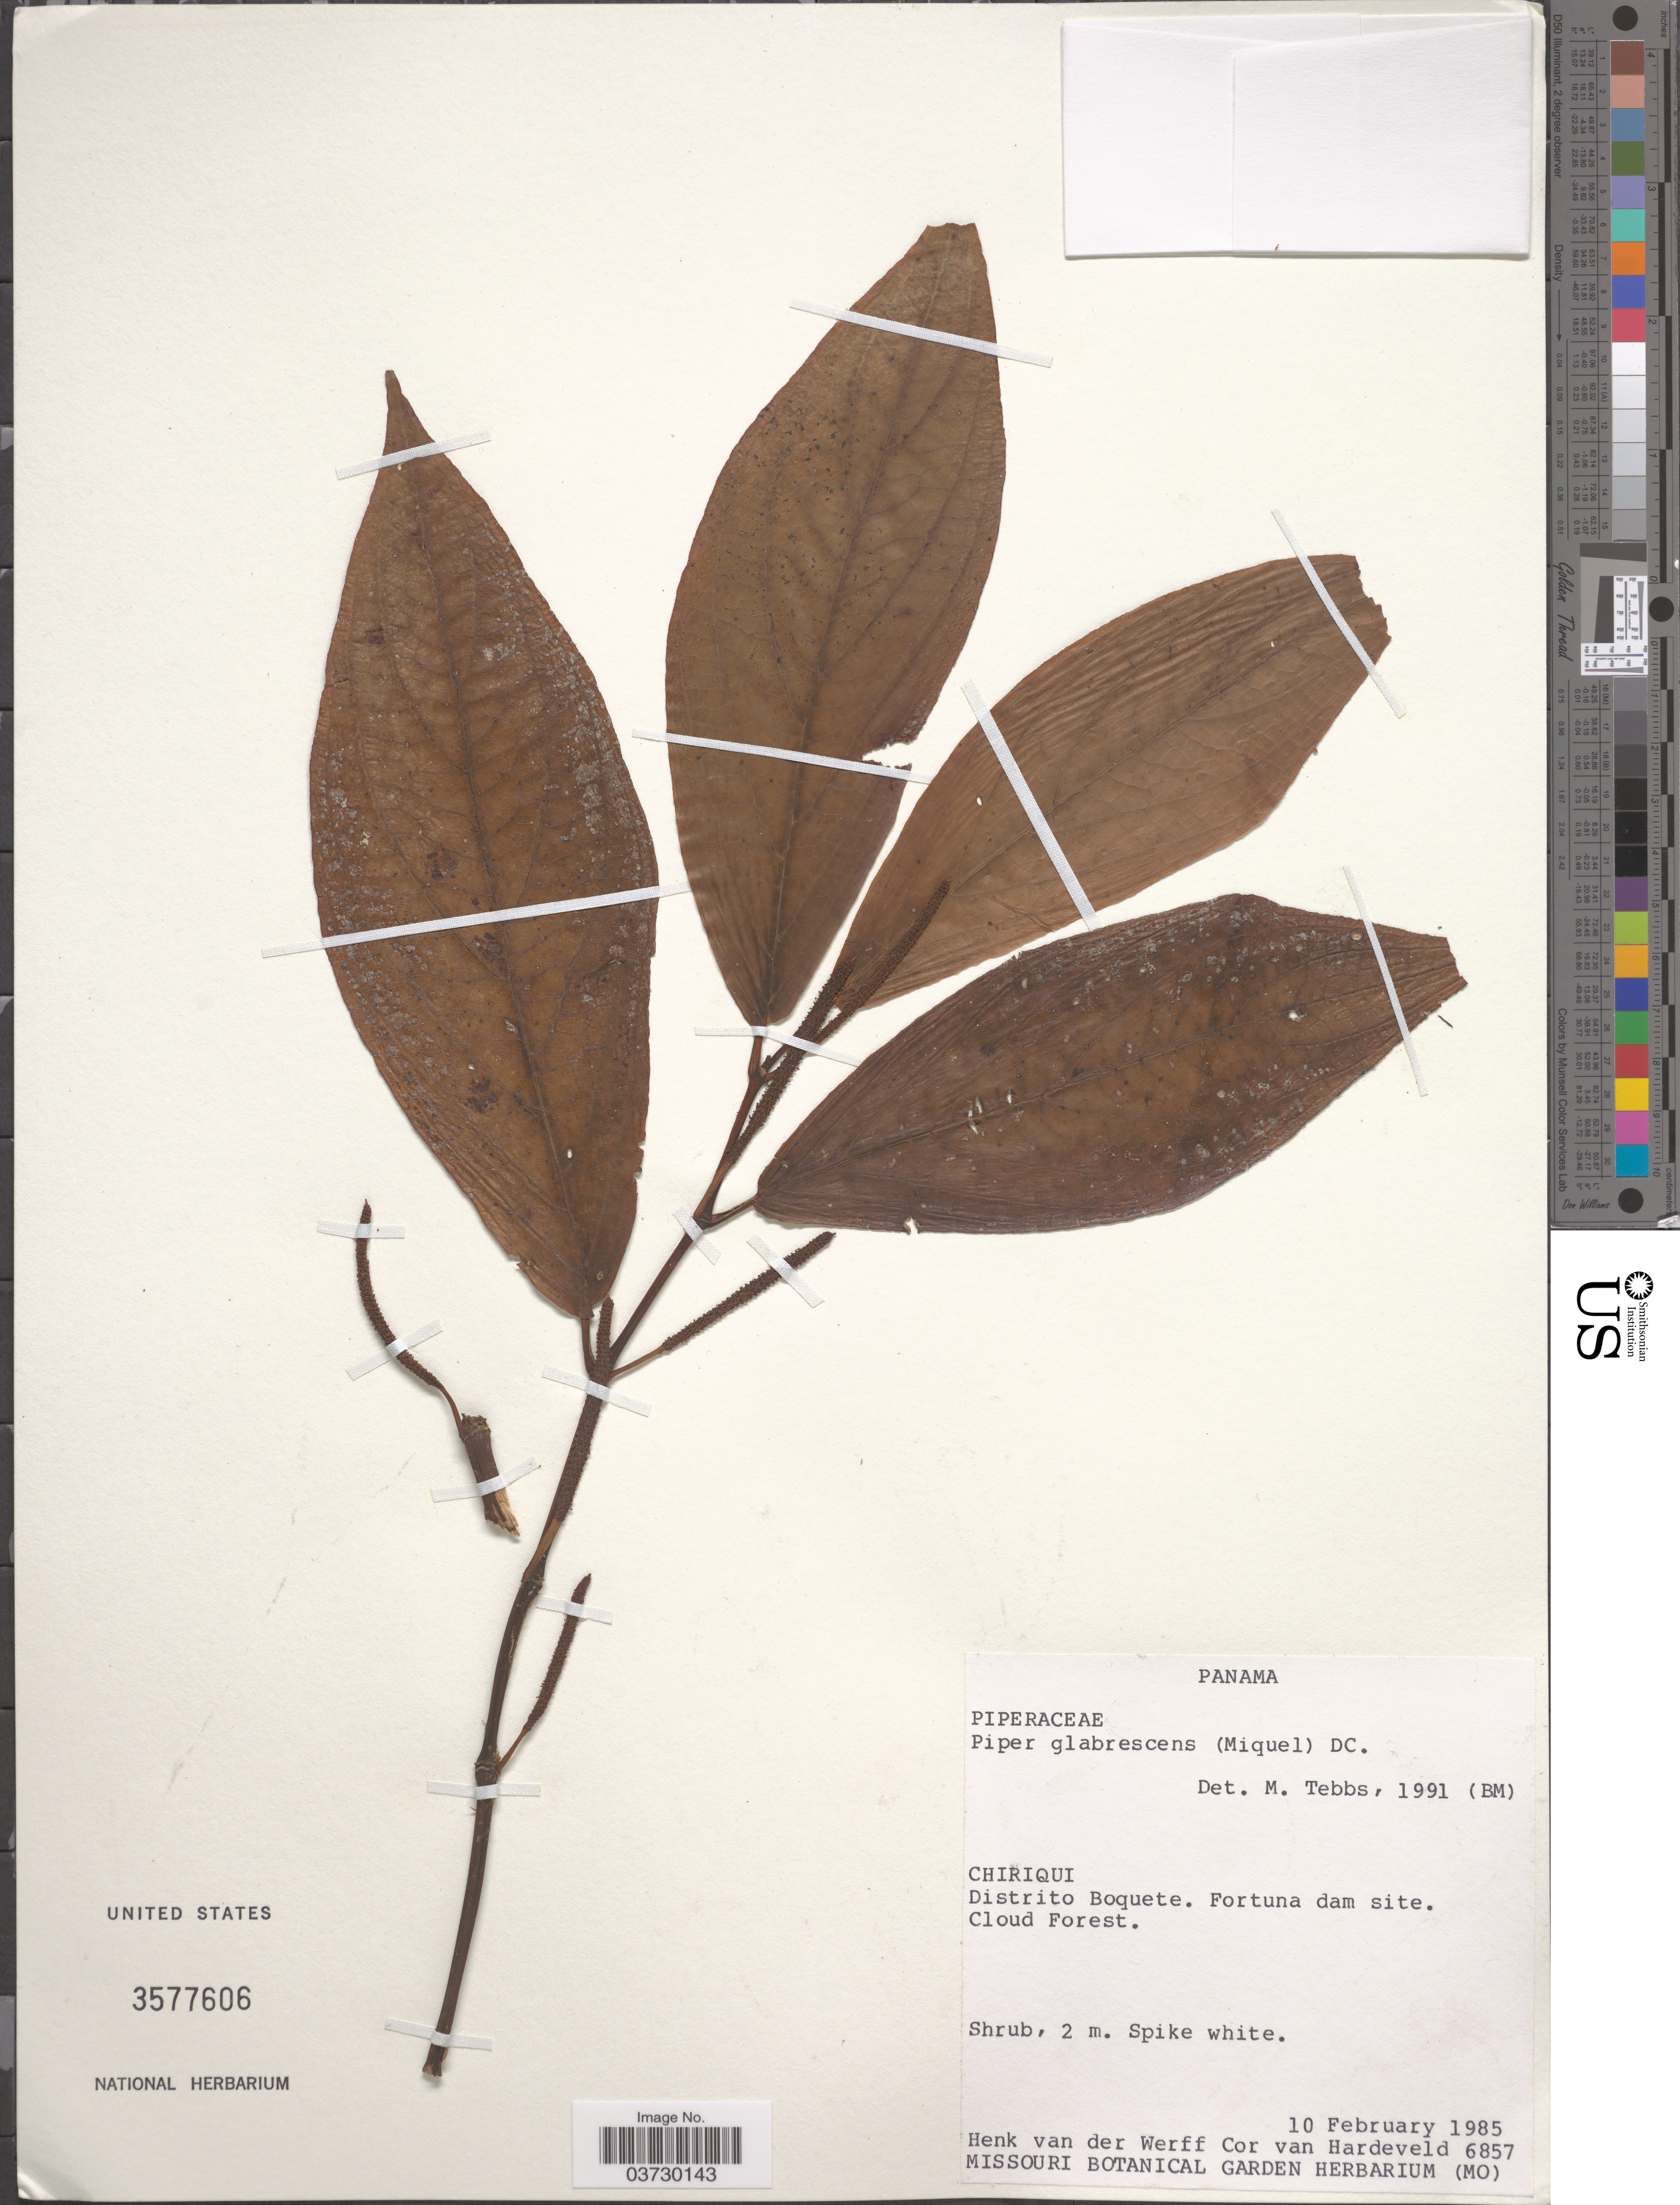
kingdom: Plantae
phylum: Tracheophyta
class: Magnoliopsida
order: Piperales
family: Piperaceae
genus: Piper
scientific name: Piper glabrescens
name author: (Miq.) C. DC.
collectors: H. van der Werff & C. Van Hardeveld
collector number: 6857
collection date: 1985-02-10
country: Panama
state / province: Chiriqui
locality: Distrito Boquete. Fortuna dam site. Cloud Forest.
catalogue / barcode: US 3577606